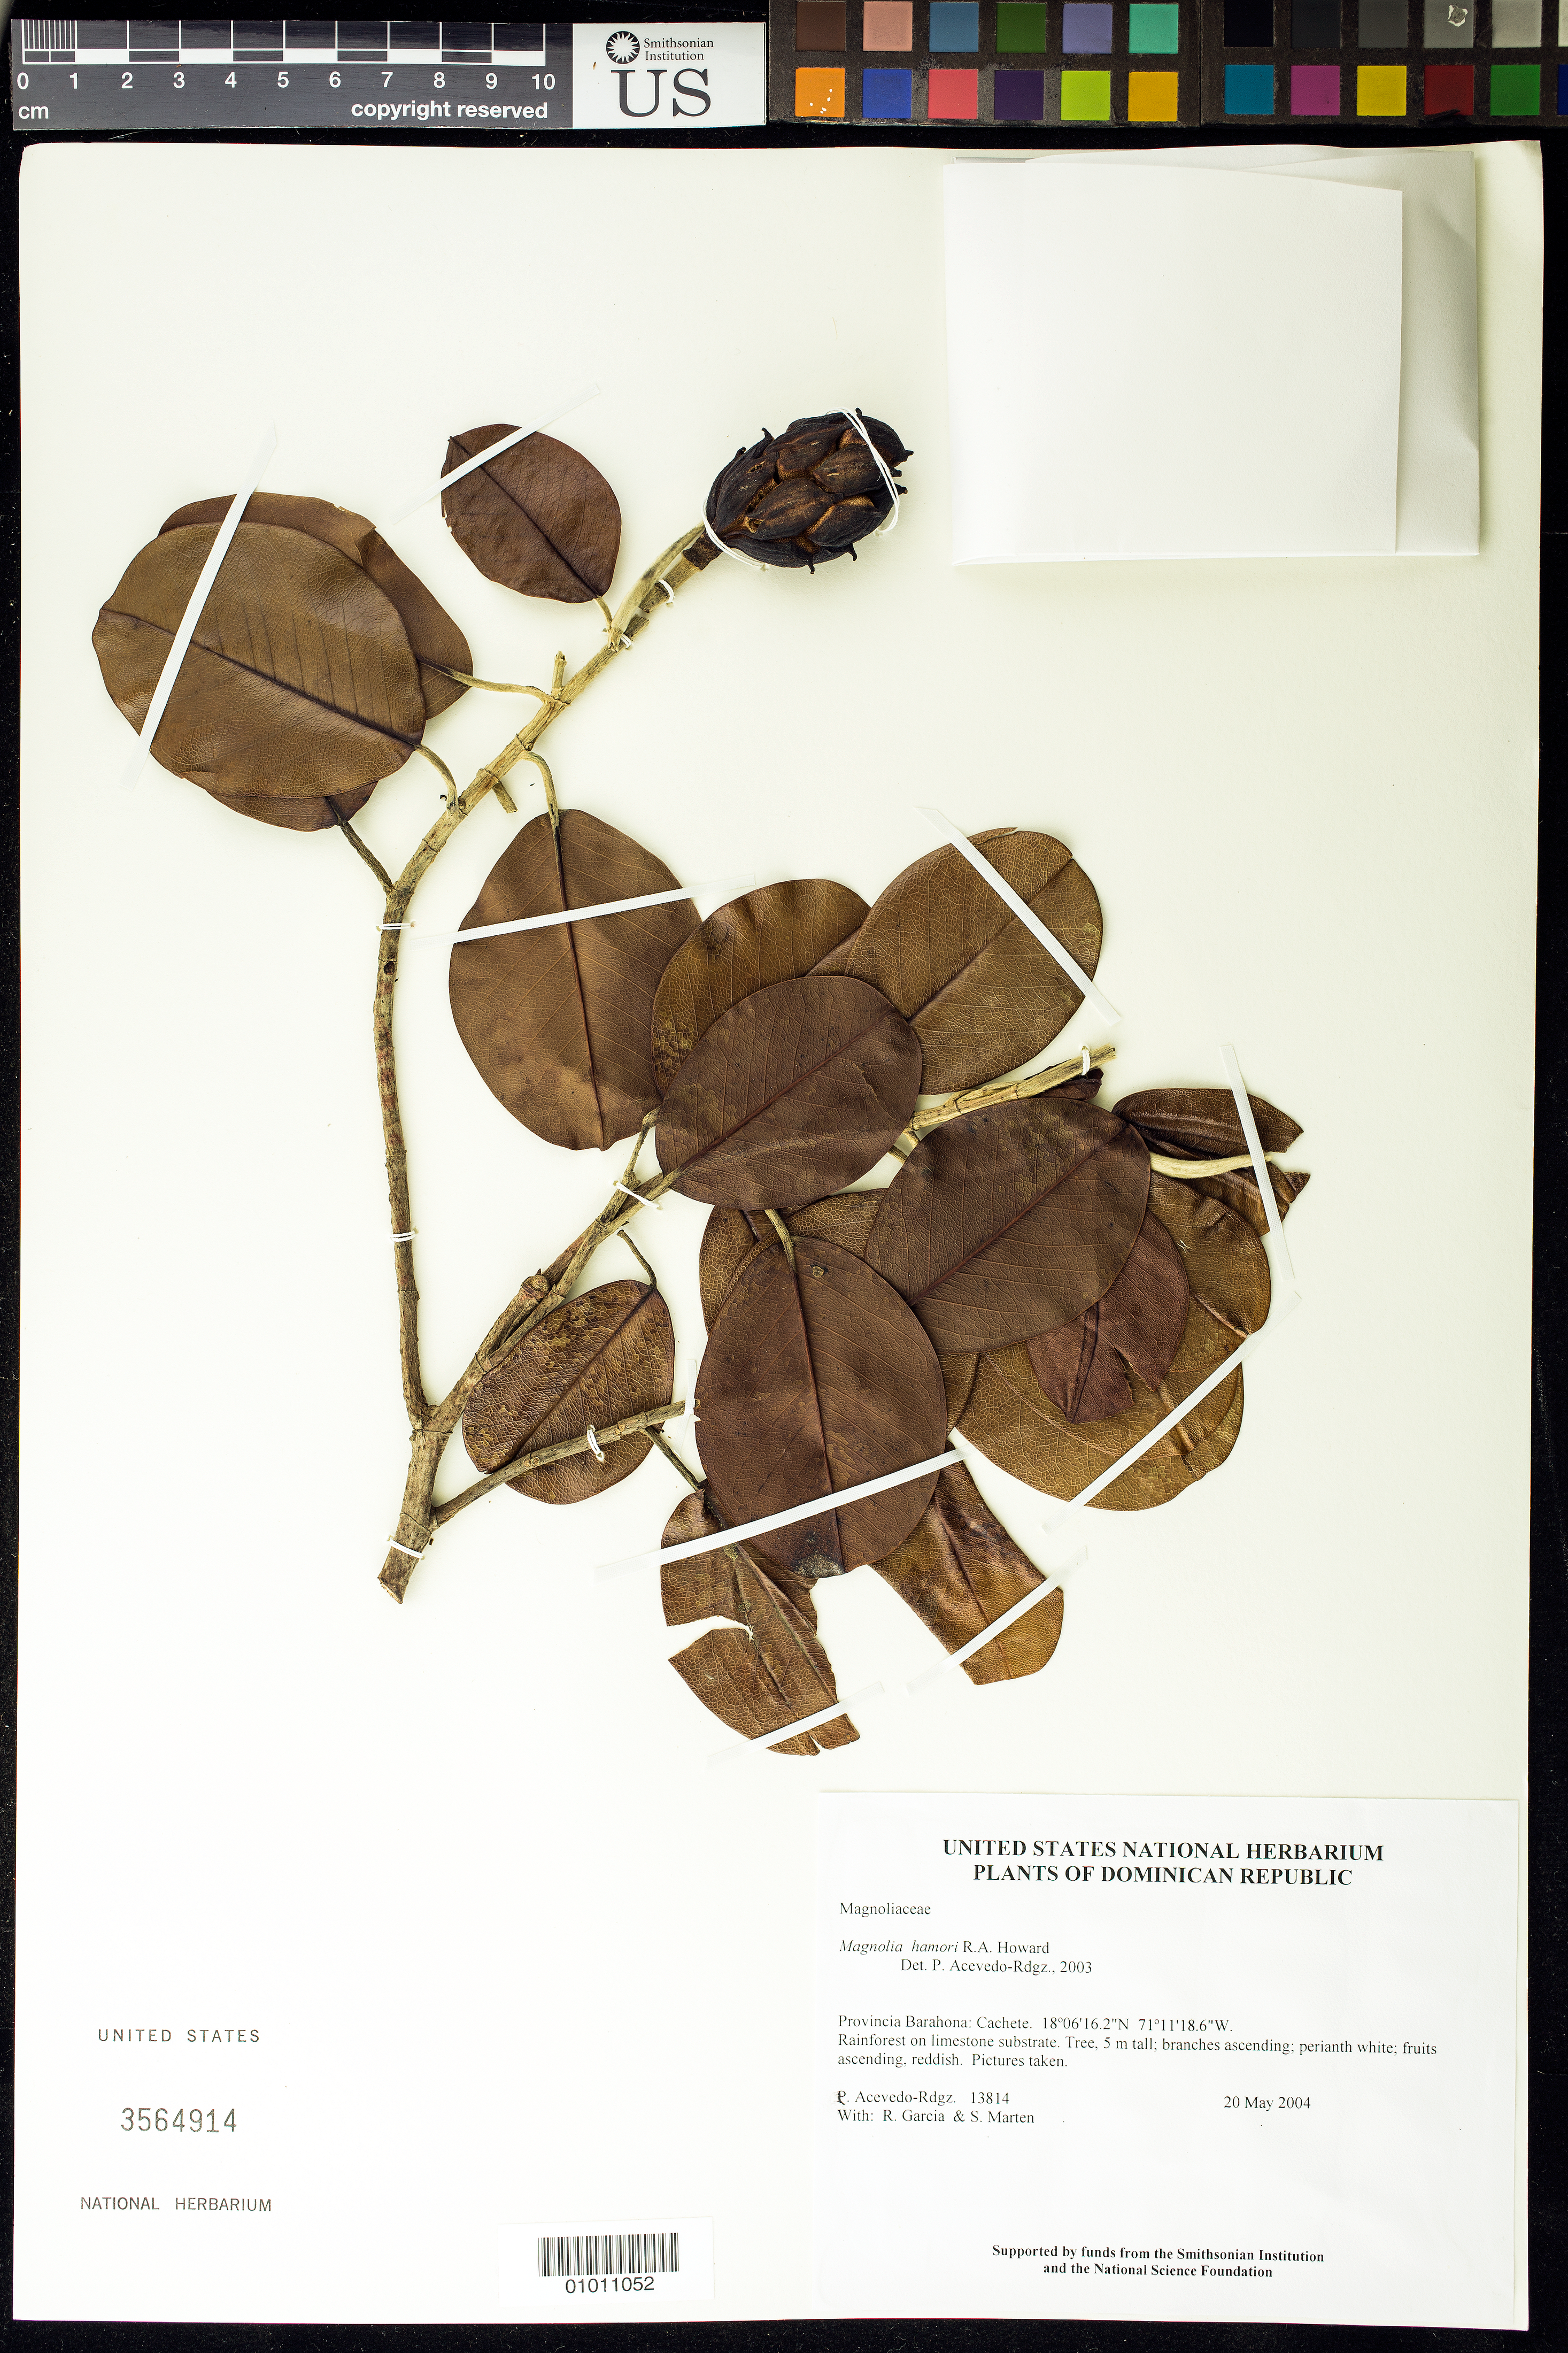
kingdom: Plantae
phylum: Tracheophyta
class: Magnoliopsida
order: Magnoliales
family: Magnoliaceae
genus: Magnolia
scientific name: Magnolia hamorii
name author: R.A. Howard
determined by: Acevedo-Rodríguez, P., (BOT), Smithsonian Institution - National Museum of Natural History (UNITED STATES)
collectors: P. Acevedo-Rodr., R. G. García & S. Marten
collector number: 13814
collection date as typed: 20 May 2004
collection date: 2004-05-20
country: Dominican Republic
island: Hispaniola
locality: Provincia Barahona: Cachete.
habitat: Rainforest on limestone substrate.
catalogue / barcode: US 3564914